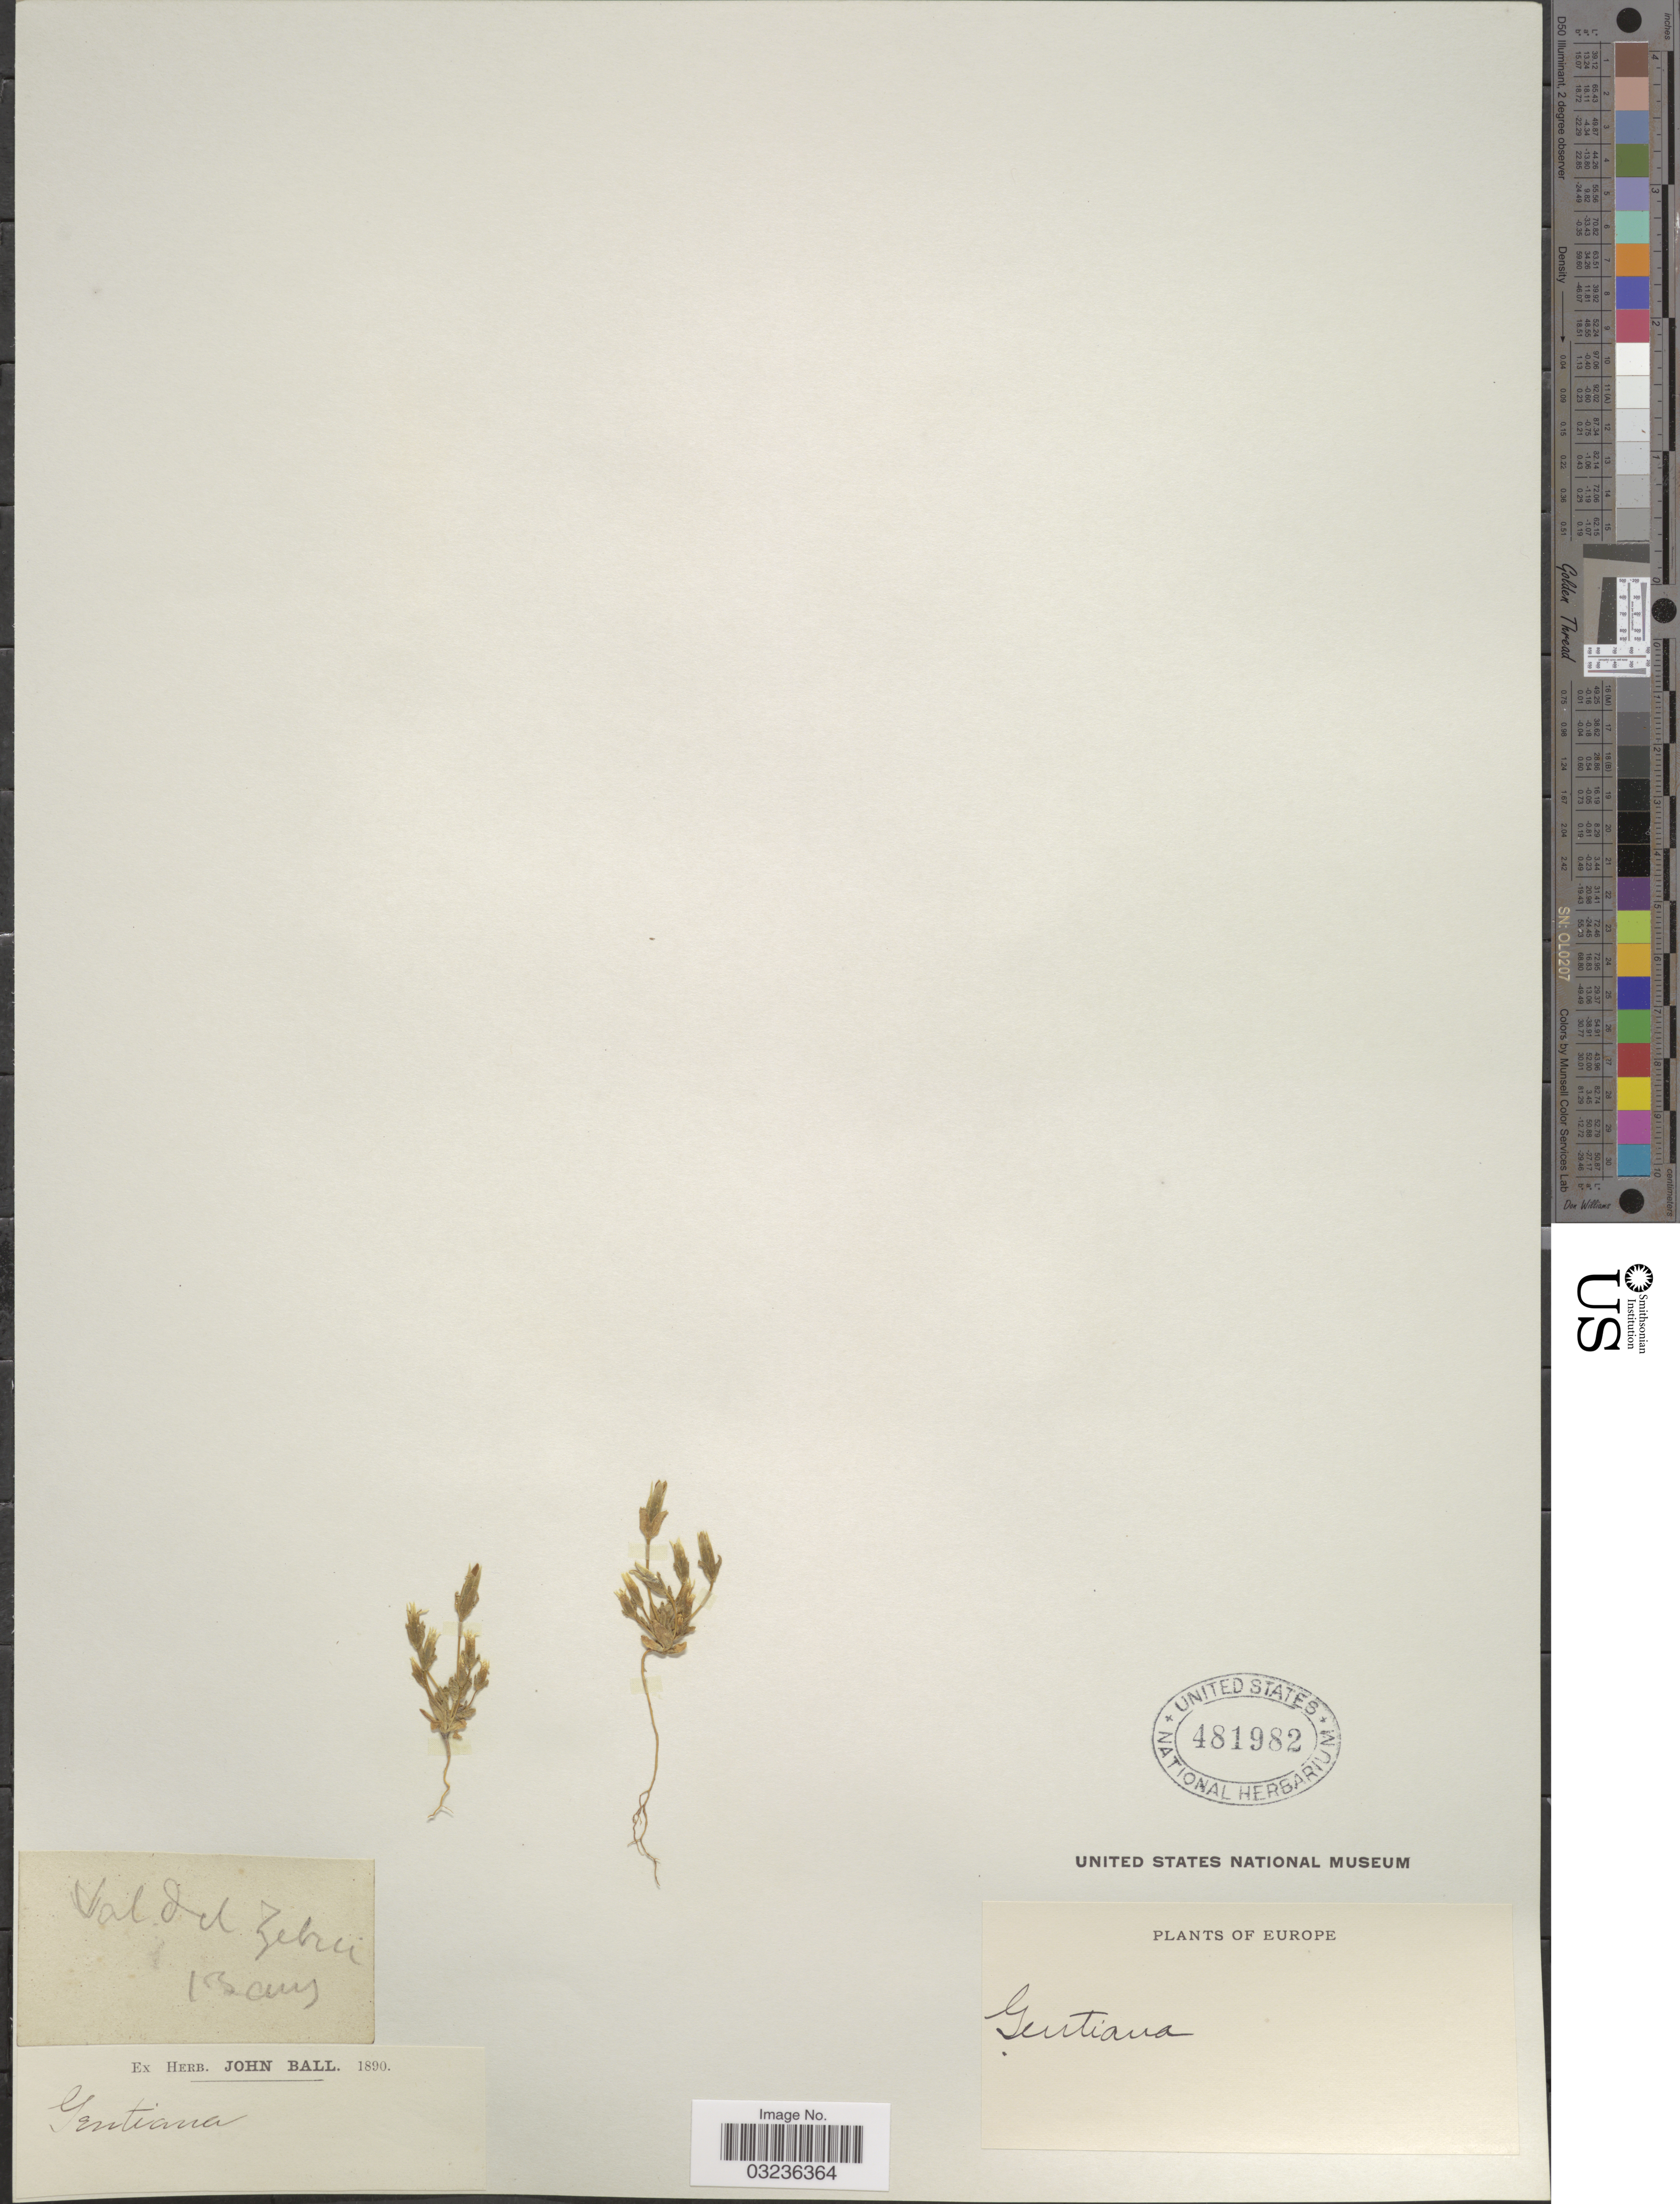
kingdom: Plantae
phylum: Tracheophyta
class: Magnoliopsida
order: Gentianales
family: Gentianaceae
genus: Gentiana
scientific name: Gentiana sp.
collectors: J. Ball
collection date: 1890-08-13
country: Italy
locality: Europe. Val del Zebru.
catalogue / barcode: US 481982